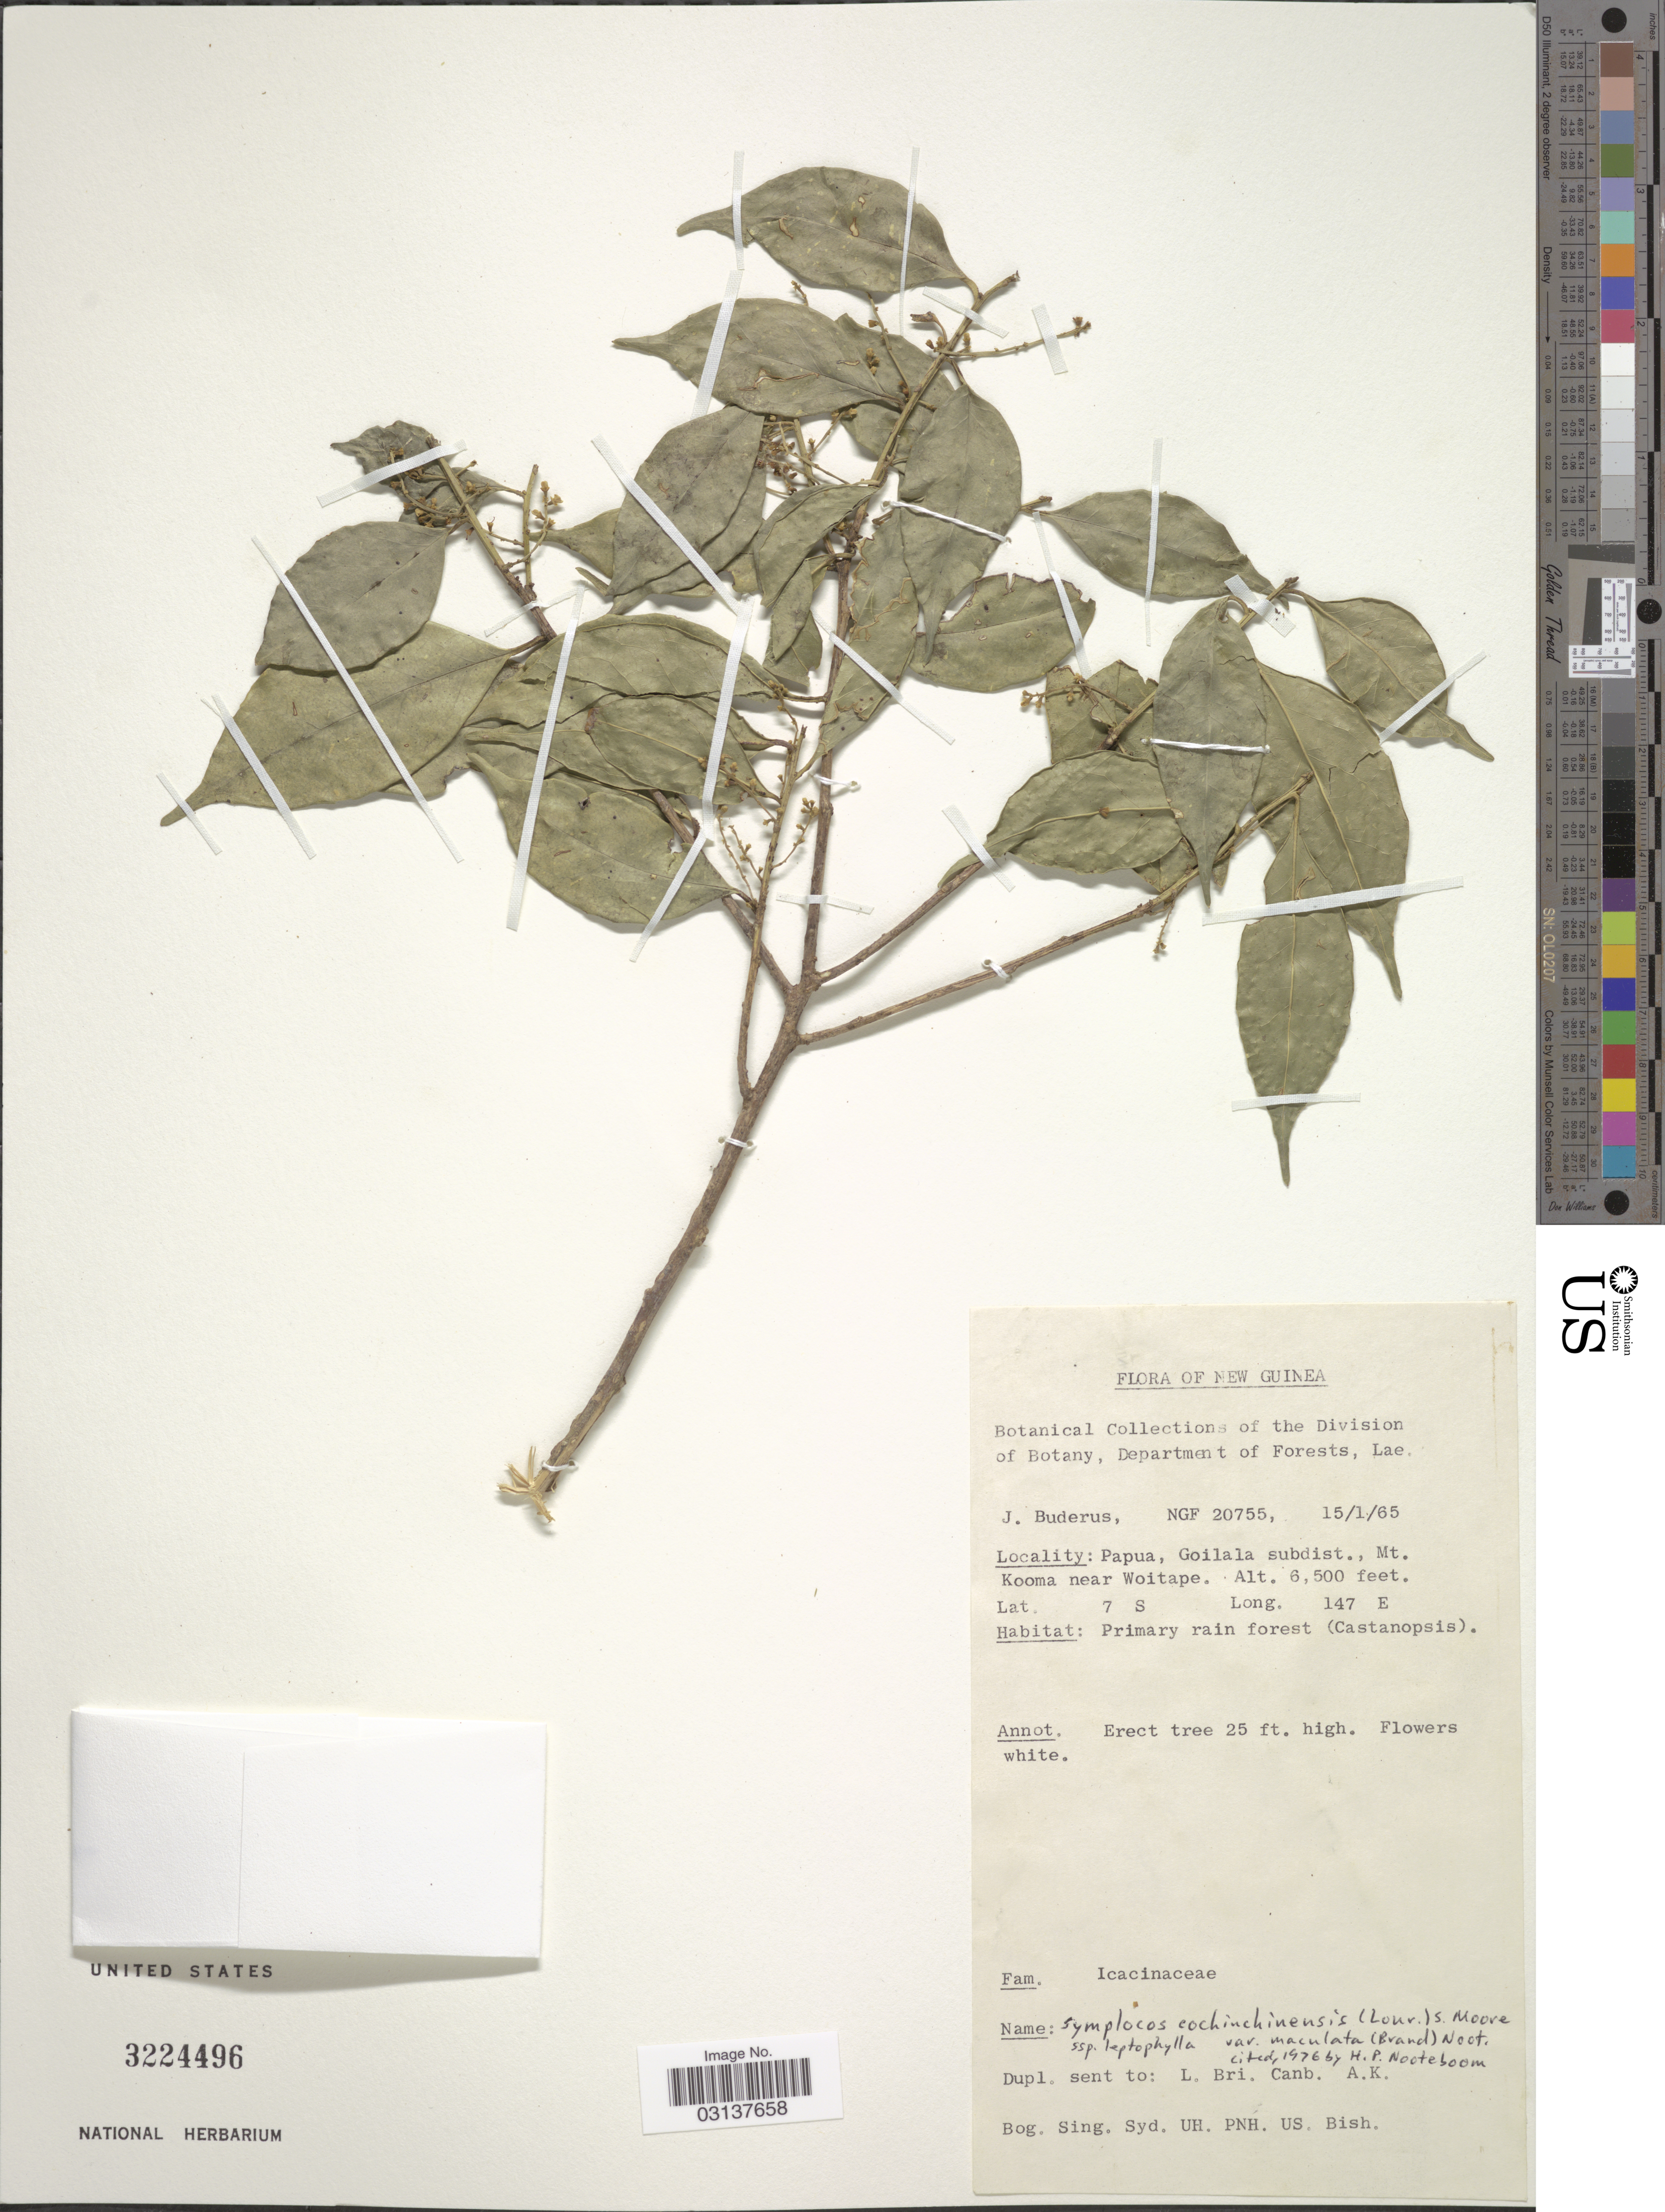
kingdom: Plantae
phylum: Tracheophyta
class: Magnoliopsida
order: Ericales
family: Symplocaceae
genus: Symplocos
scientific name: Symplocos cochinchinensis var. maculata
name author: (Brand) Noot.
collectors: J. Buderus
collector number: NGF 20755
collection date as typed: Transcribed d/m/y: 15/1/65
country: Papua New Guinea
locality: Papua, Goilala subdist., Mt. Kooma near Woitape.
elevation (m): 1981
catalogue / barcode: US 3224496